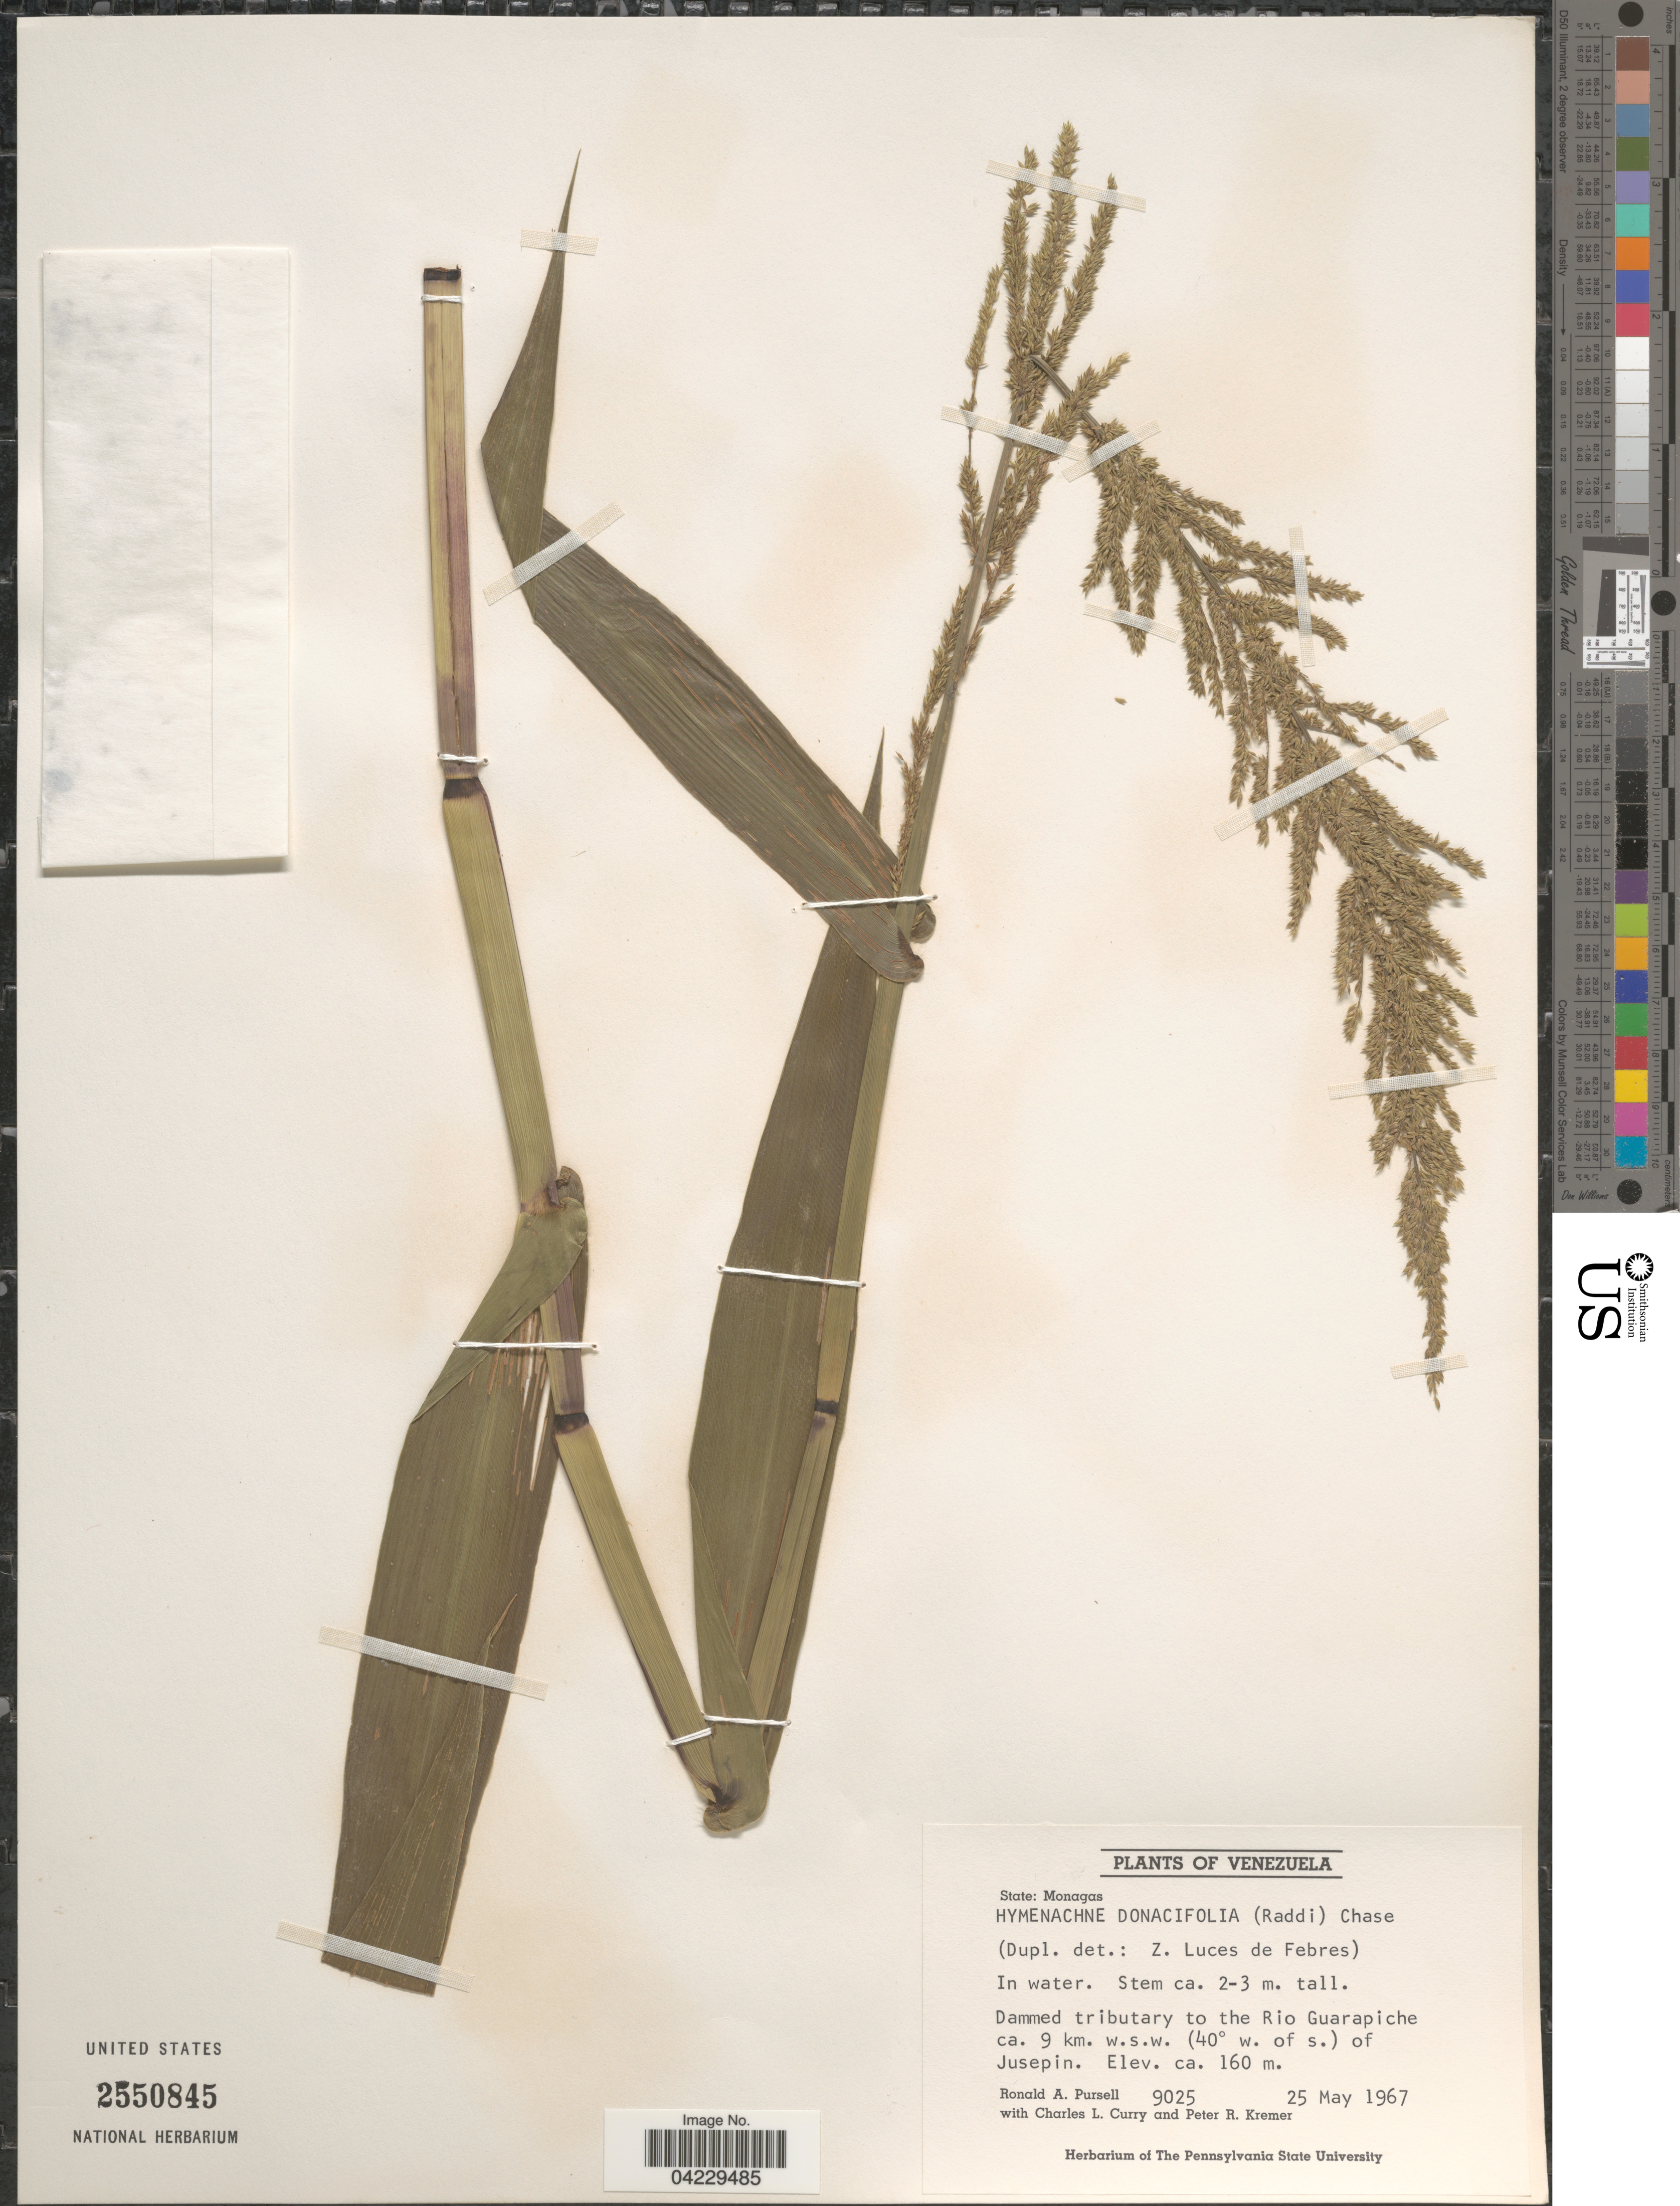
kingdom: Plantae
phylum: Tracheophyta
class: Liliopsida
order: Poales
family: Poaceae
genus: Hymenachne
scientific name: Hymenachne donacifolia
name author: (Raddi) Chase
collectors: R. A. Pursell, C. L. Curry & P. Kremer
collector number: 9025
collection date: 1967-05-25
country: Venezuela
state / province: Monagas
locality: Dammed tributary to the Rio Guarapiche ca. 9 km. w.s.w. (40° w. of s.) of Jusepin.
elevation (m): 160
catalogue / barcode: US 2550845